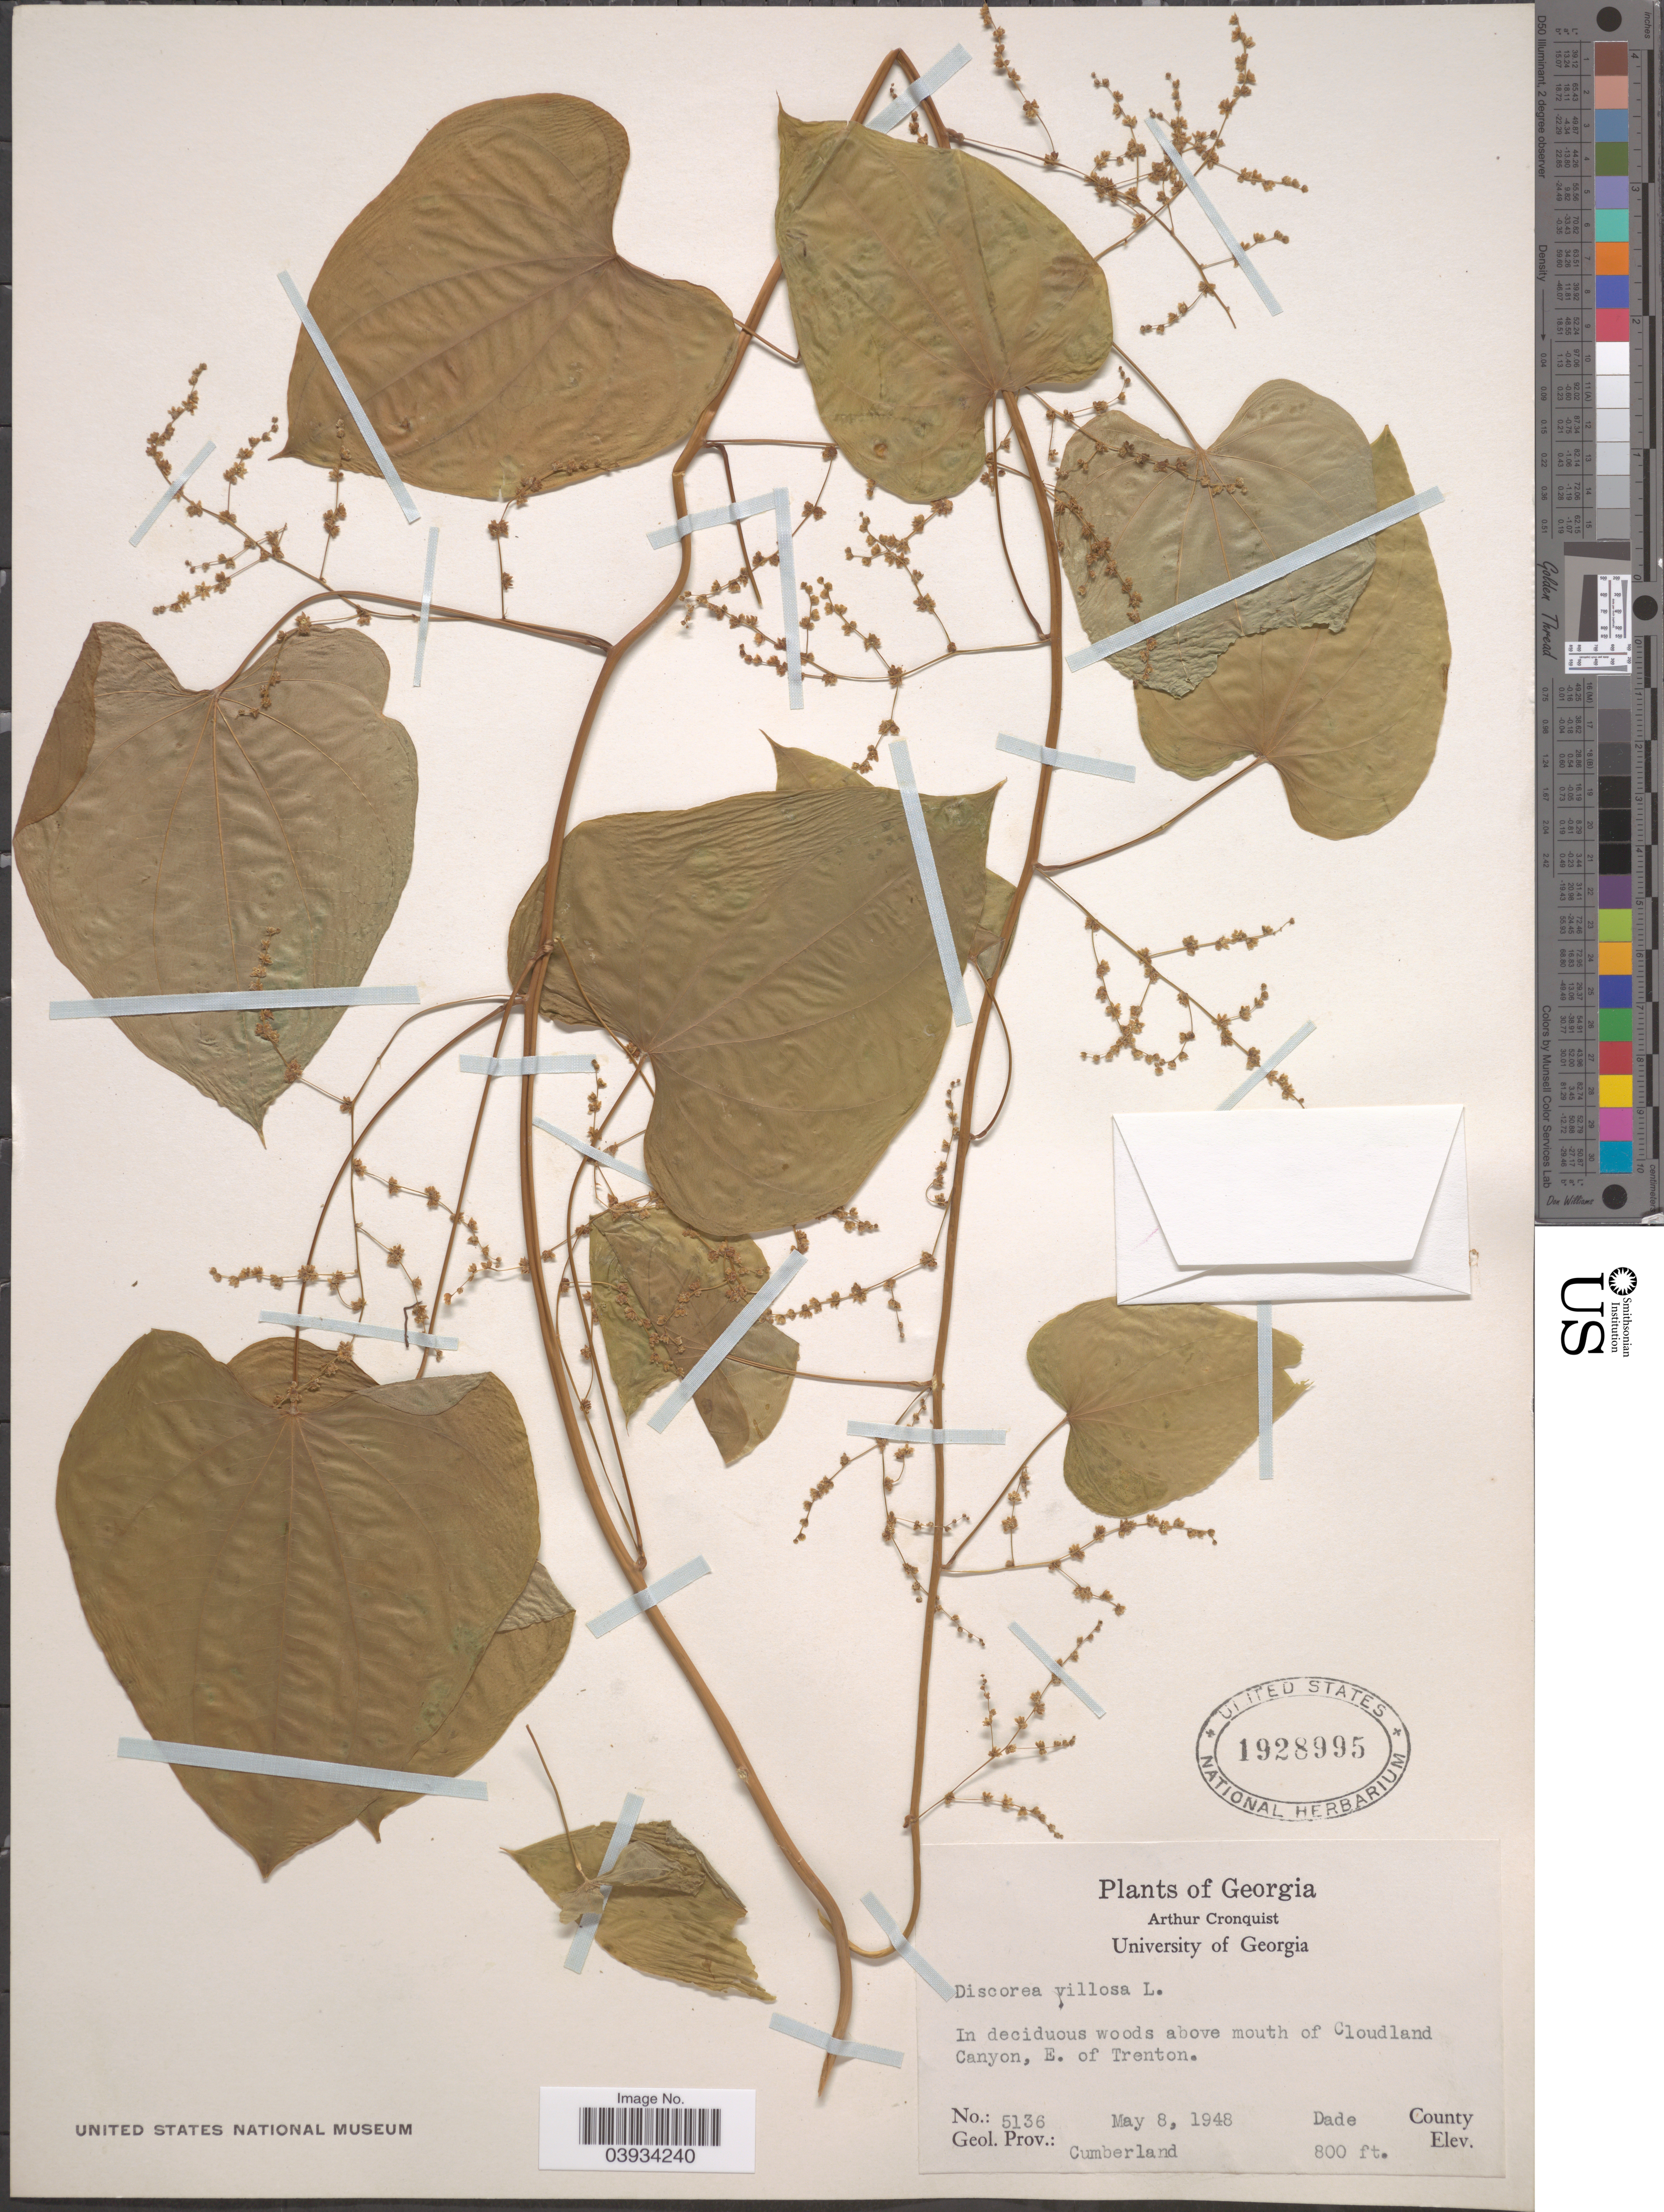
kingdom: Plantae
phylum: Tracheophyta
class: Liliopsida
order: Dioscoreales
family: Dioscoreaceae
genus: Dioscorea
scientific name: Dioscorea villosa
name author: L.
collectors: A. J. Cronquist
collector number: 5136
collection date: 1948-05-08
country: United States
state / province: Georgia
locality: Above mouth of Cloudland Canyon, E. of Trenton. Dade County. Geol. Prov.: Cumberland.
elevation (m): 244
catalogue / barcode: US 1928995